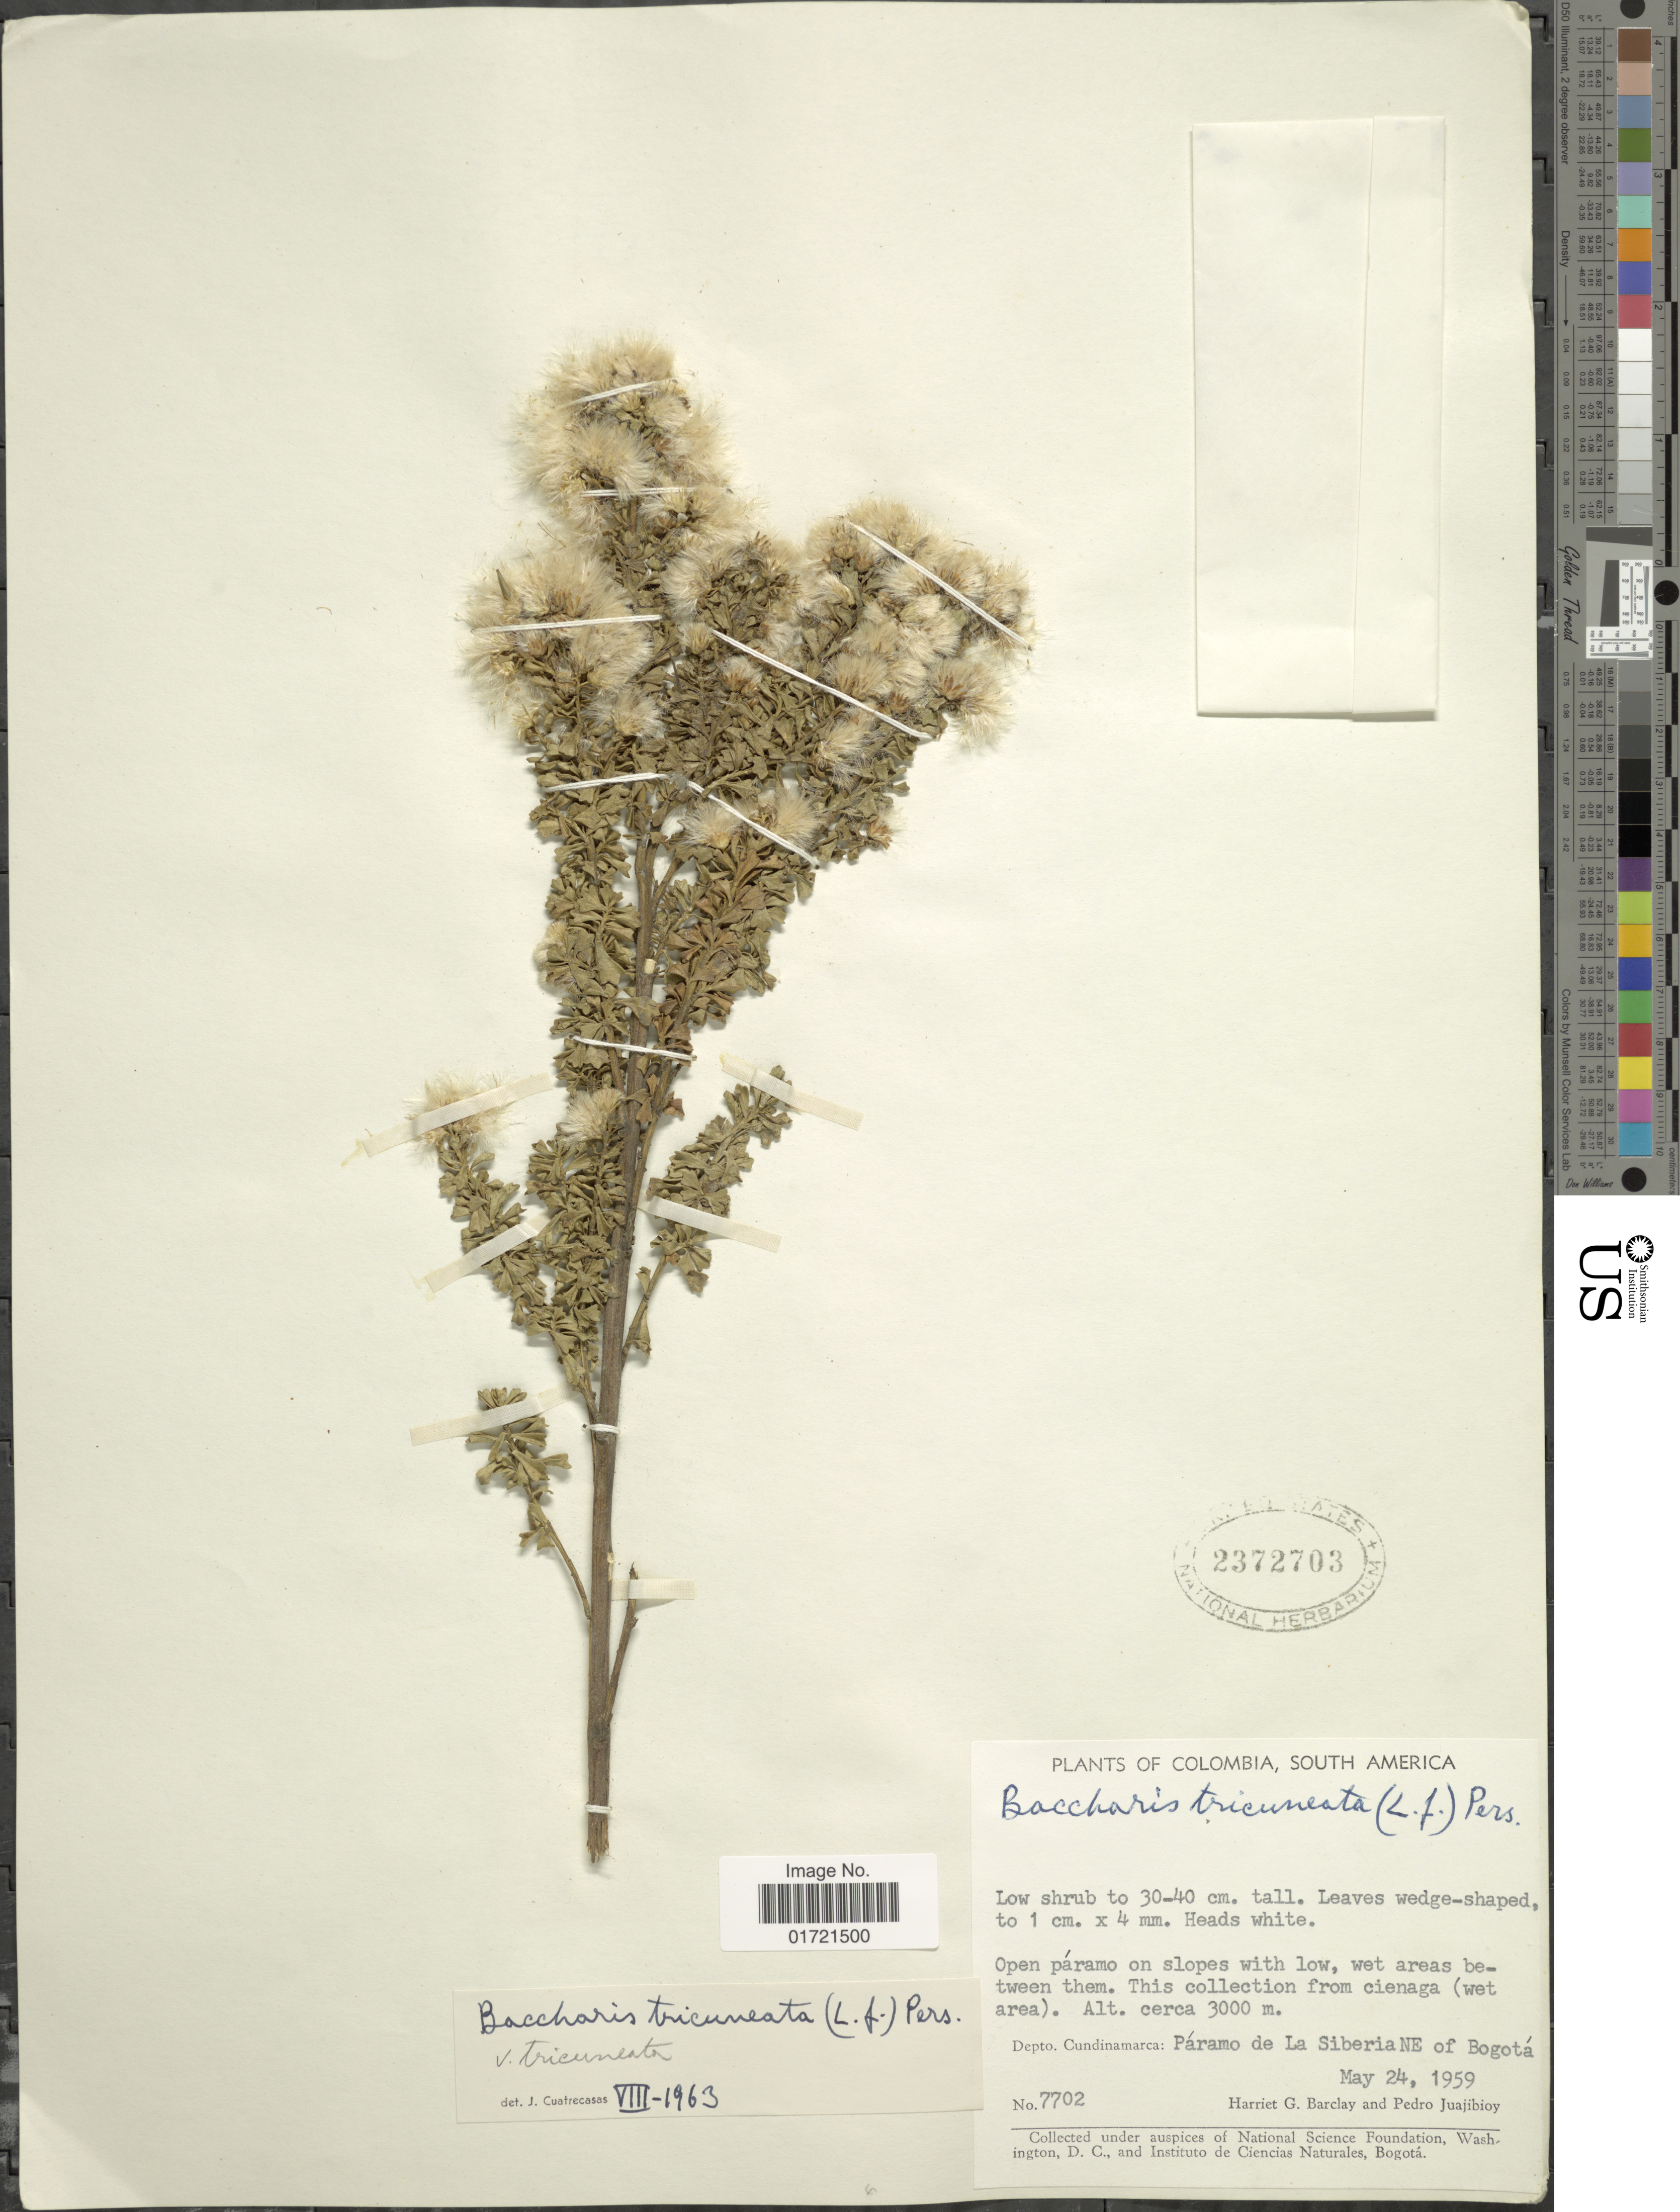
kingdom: Plantae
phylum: Tracheophyta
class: Magnoliopsida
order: Asterales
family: Asteraceae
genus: Baccharis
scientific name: Baccharis tricuneata f. tricuneata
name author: (L. f.) Pers.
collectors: H. G. Barclay & P. Juajibioy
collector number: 7702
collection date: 1959-05-24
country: Colombia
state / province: Cundinamarca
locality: Paramo de La Siberia NE of Bogota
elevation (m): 3000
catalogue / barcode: US 2372703